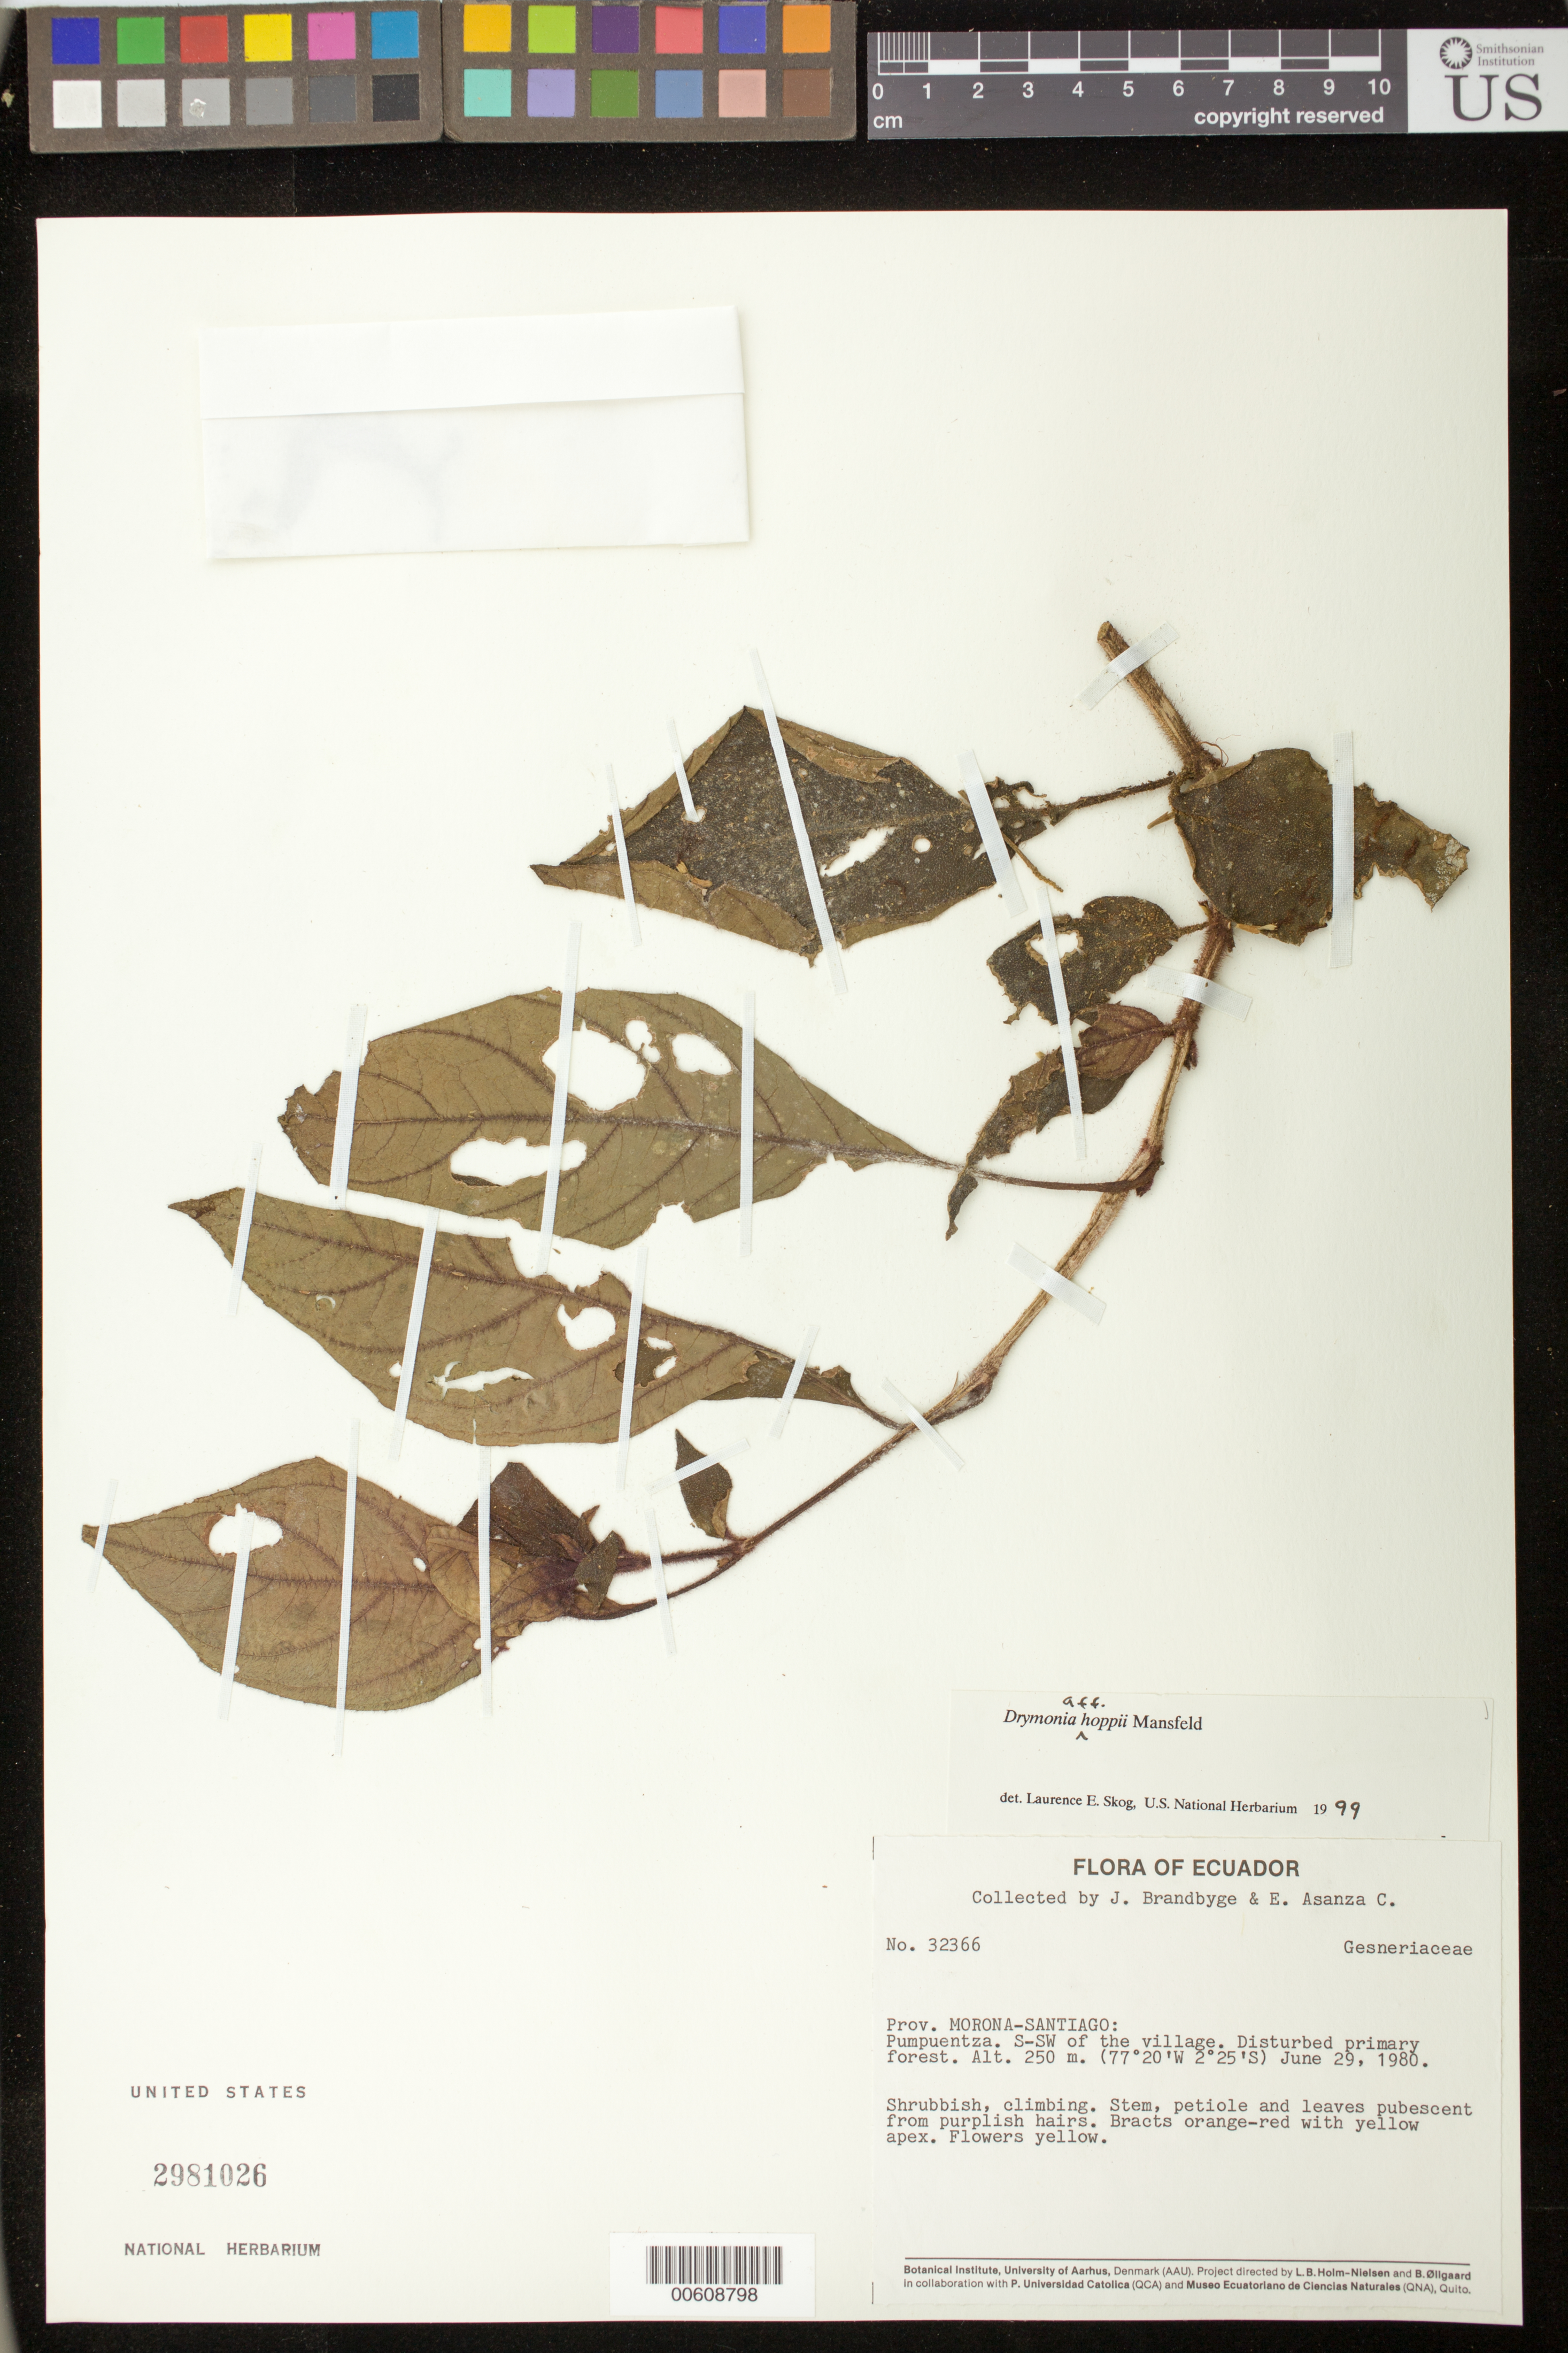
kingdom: Plantae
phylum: Tracheophyta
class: Magnoliopsida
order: Lamiales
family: Gesneriaceae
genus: Drymonia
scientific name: Drymonia hoppii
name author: (Mansf.) Wiehler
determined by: Skog, Laurence E.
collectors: J. Brandbyge & E. Asanza C.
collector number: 32366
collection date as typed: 29 Jun 1980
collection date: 1980-06-29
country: Ecuador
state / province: Morona-Santiago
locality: Pumpuentza, SSW of the village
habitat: Disturbed primary forest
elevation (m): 250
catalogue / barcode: US 2981026